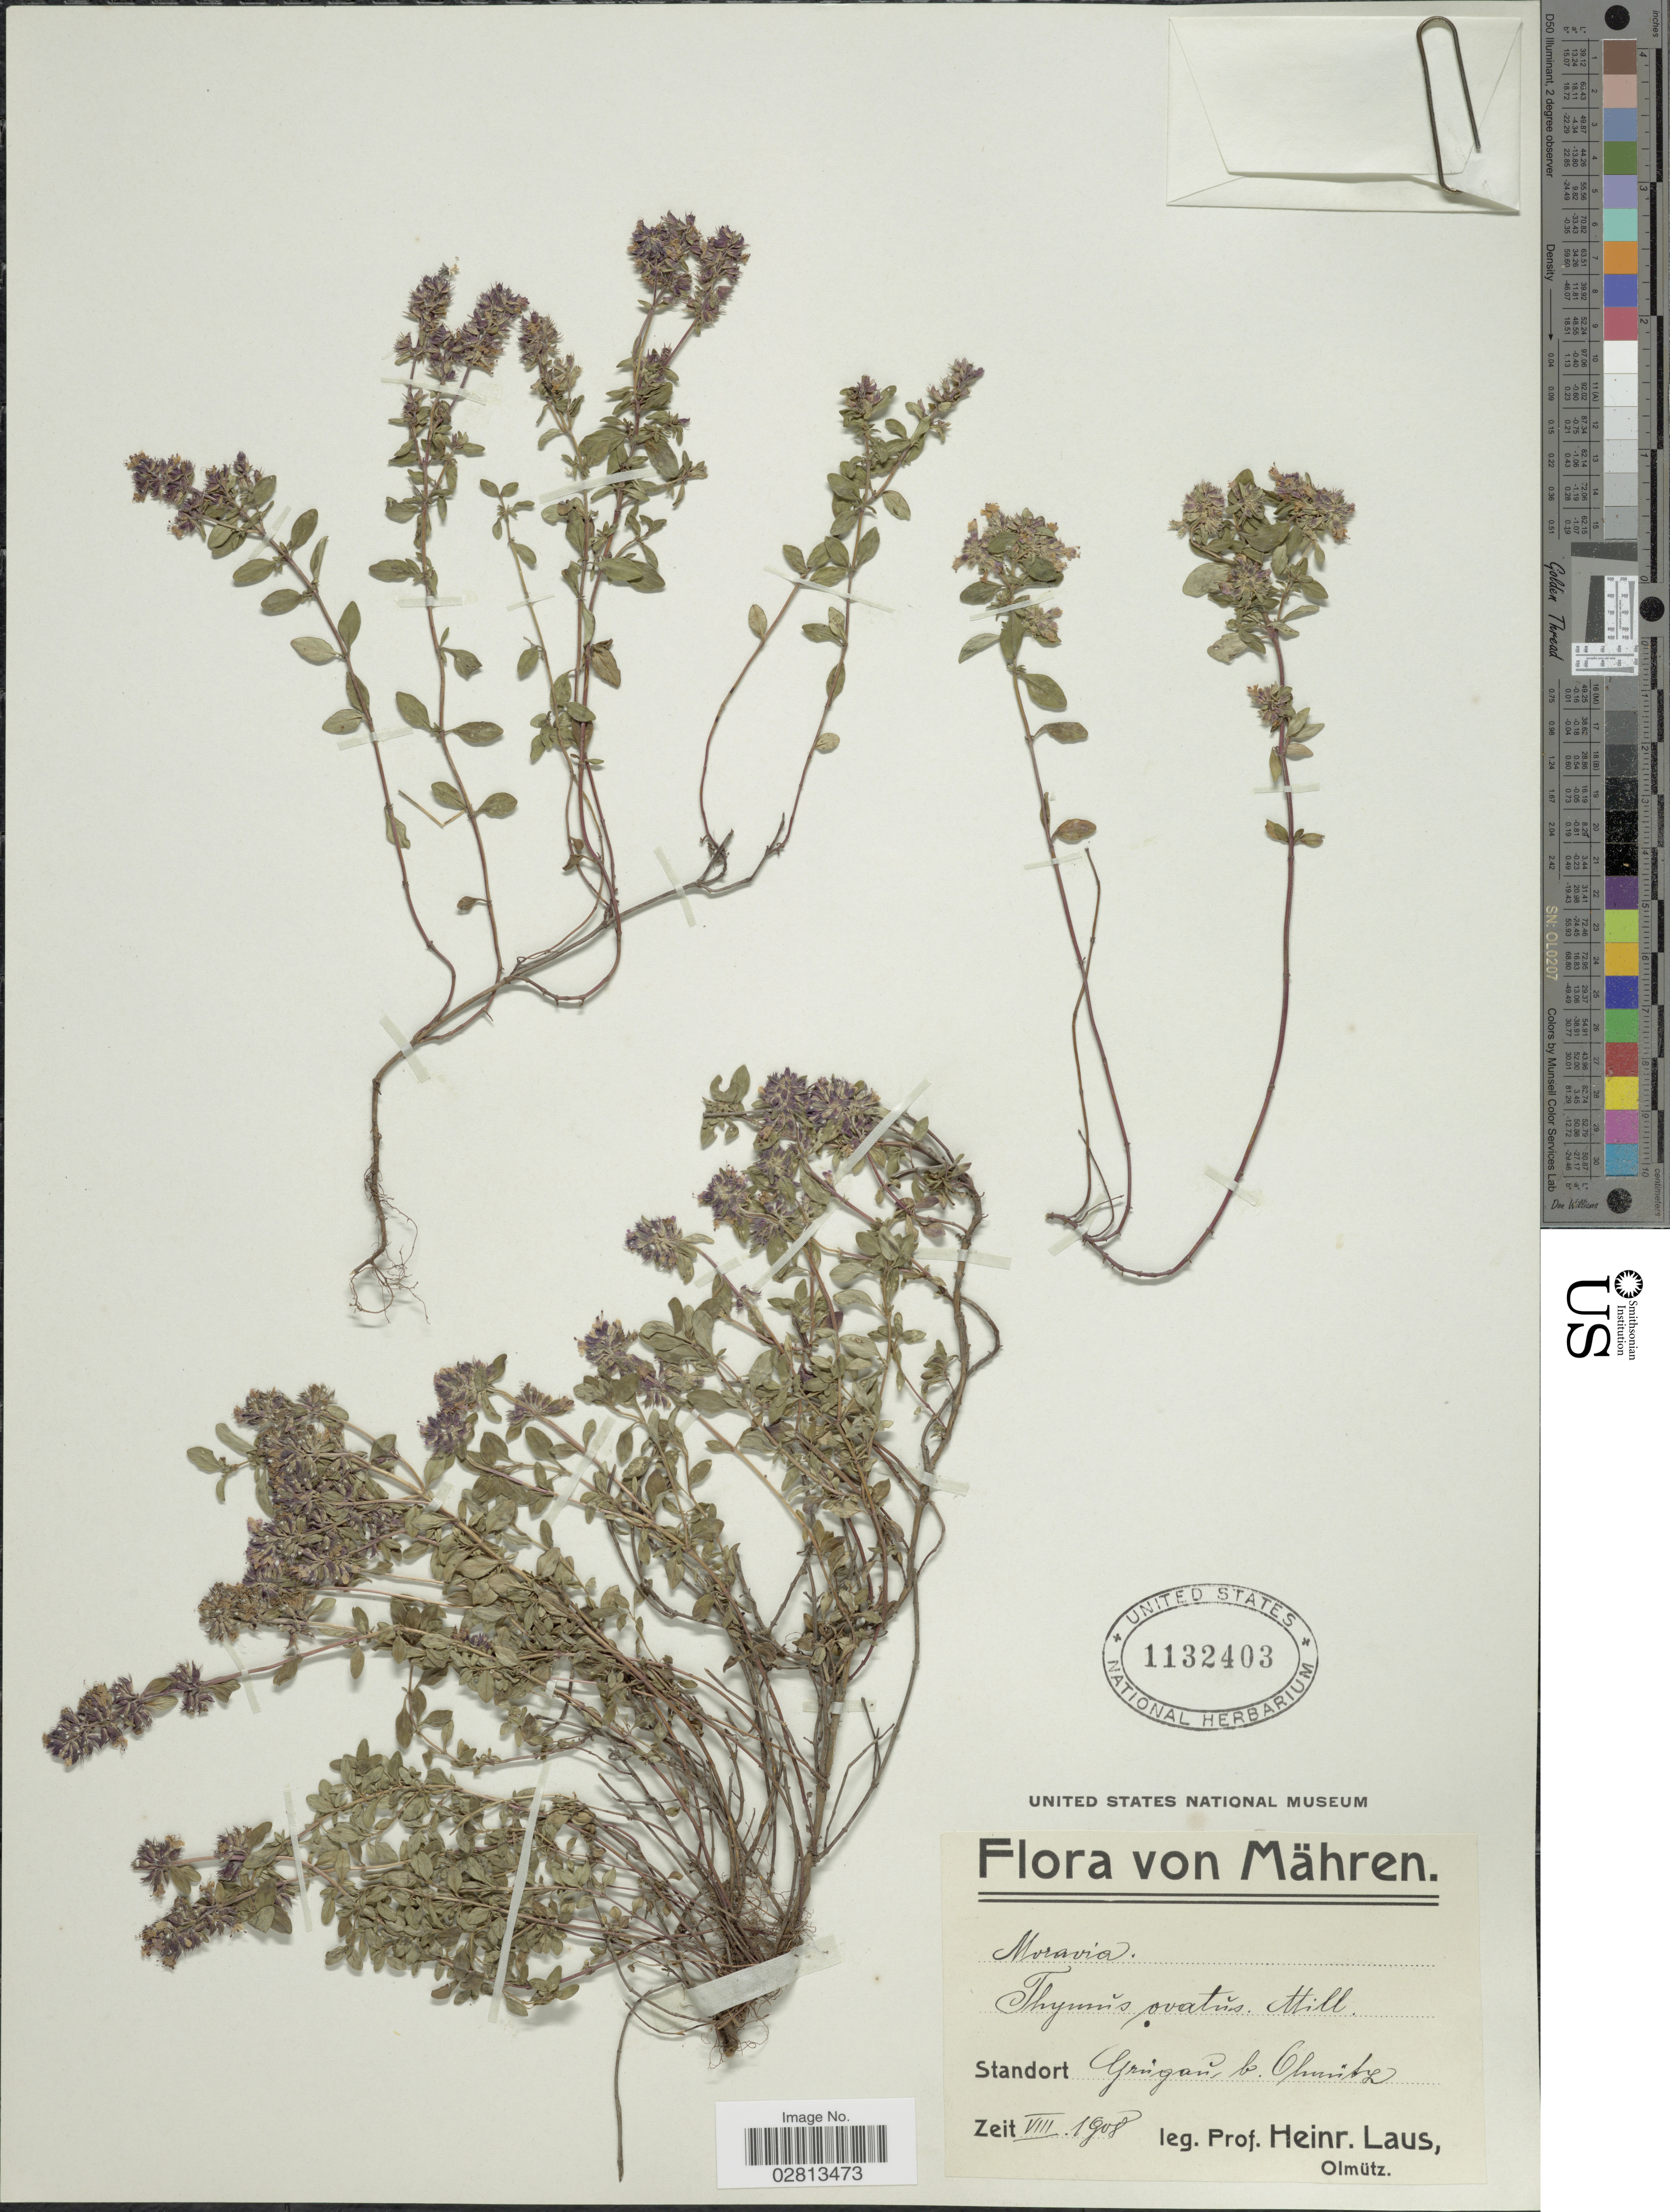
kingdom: Plantae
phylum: Tracheophyta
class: Magnoliopsida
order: Lamiales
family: Lamiaceae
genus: Thymus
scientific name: Thymus ovatus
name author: Mill.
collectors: H. Laus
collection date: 1908-08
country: Czechia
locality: Moravia. Mähren. Gringan, b. Olnitz [interpreted]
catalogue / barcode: US 1132403